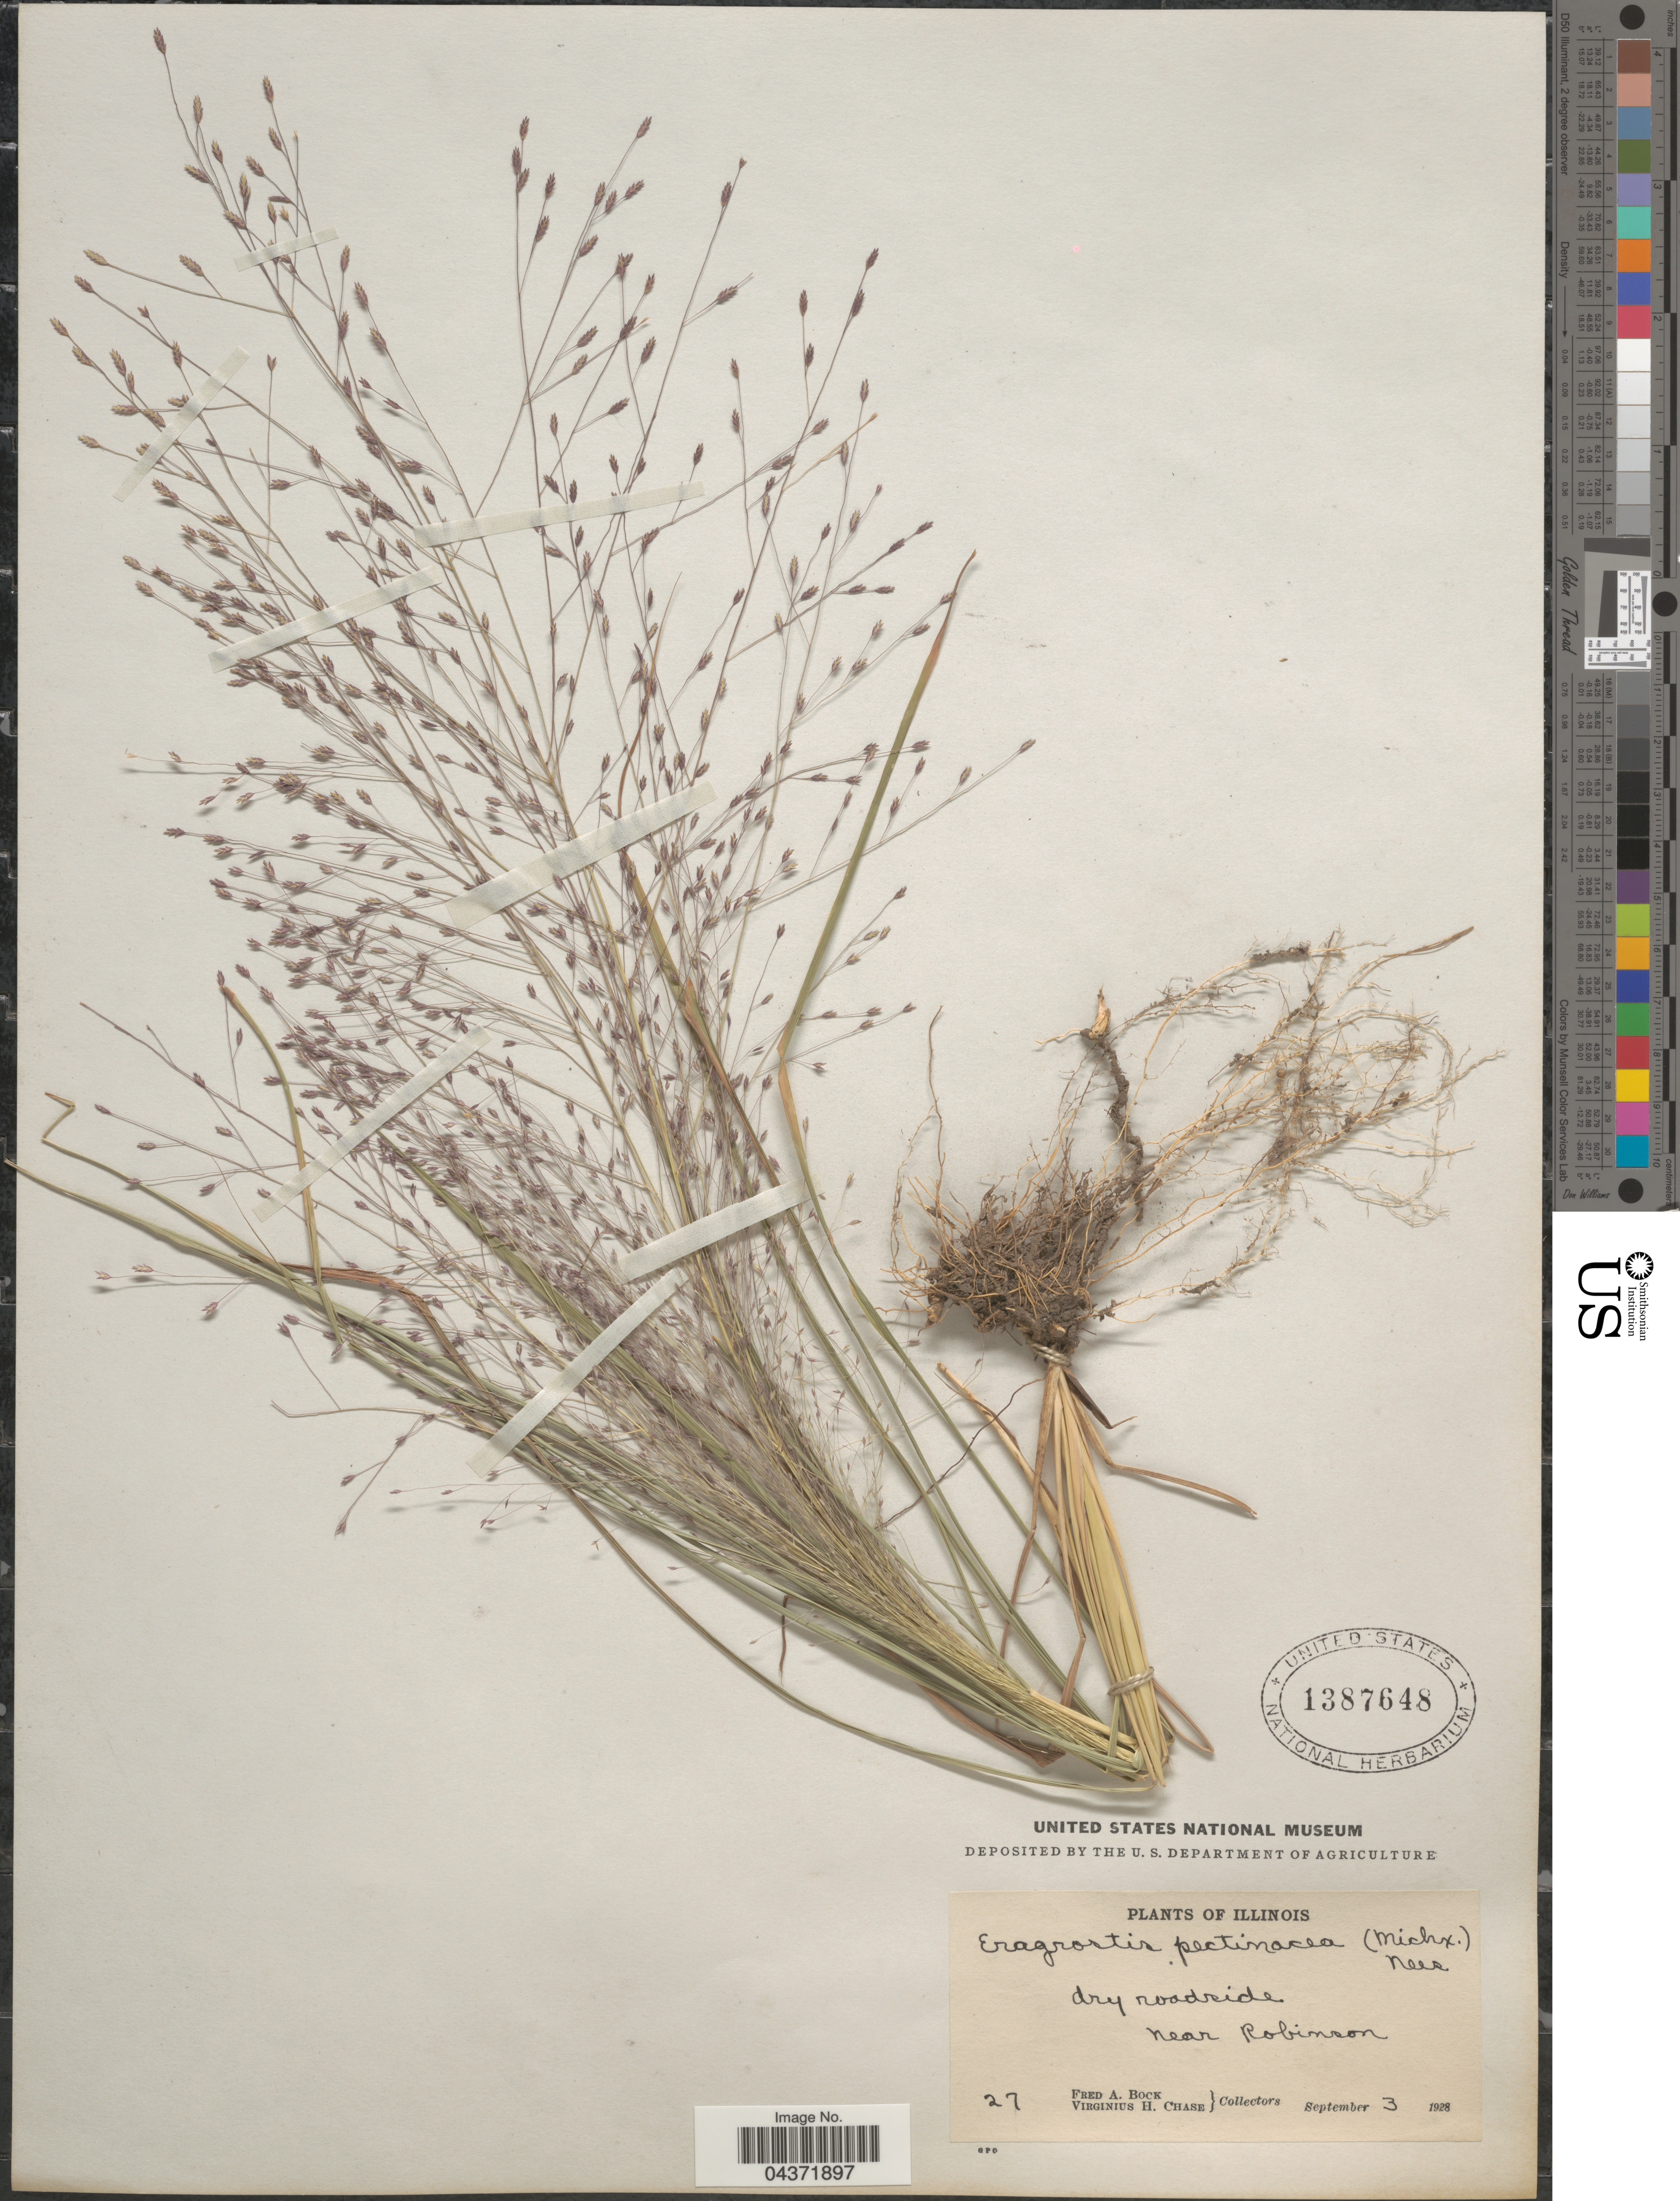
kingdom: Plantae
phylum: Tracheophyta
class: Liliopsida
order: Poales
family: Poaceae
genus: Eragrostis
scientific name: Eragrostis spectabilis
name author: (Pursh) Steud.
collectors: F. Bock & V. H. Chase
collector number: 27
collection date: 1928-09-03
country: United States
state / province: Illinois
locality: Near Robinson.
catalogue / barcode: US 1387648